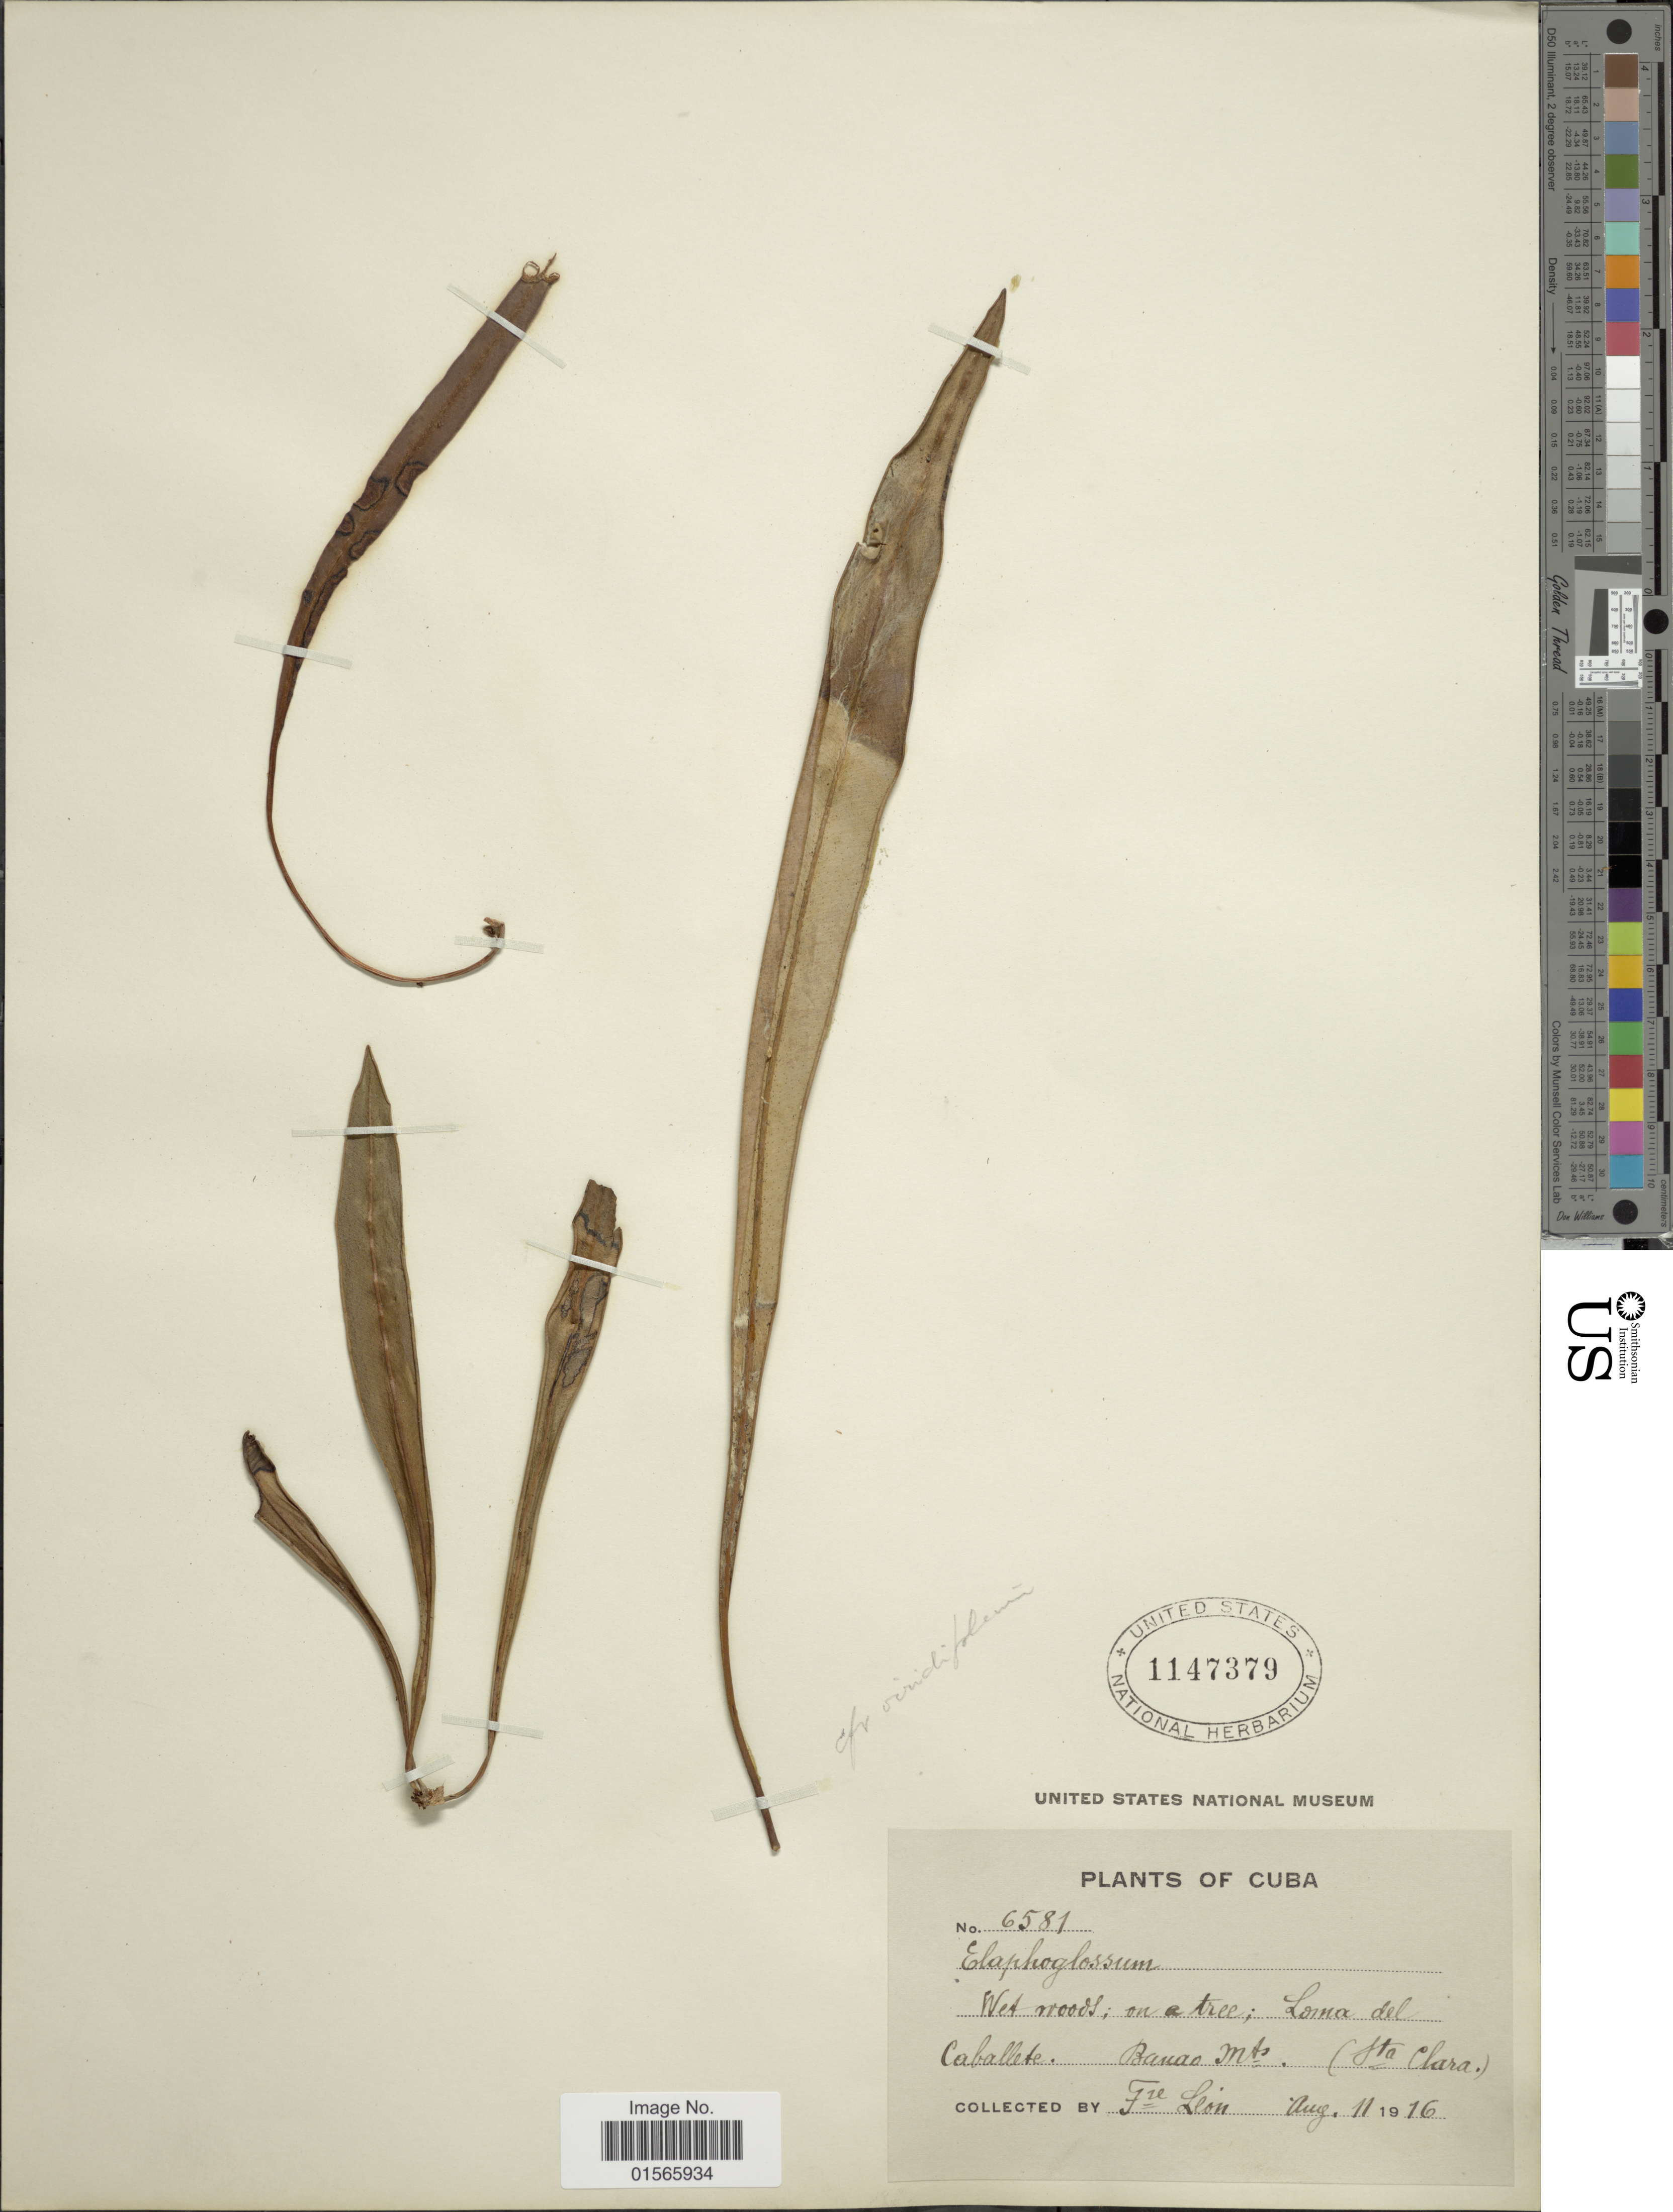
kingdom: Plantae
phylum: Tracheophyta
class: Polypodiopsida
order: Polypodiales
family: Dryopteridaceae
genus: Elaphoglossum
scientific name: Elaphoglossum simplex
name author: (Sw.) Schott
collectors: Bro. León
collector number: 6581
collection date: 1916-08-11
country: Cuba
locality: Loma del Cabalette. Banao Mts (Sta Clara)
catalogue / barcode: US 1147379